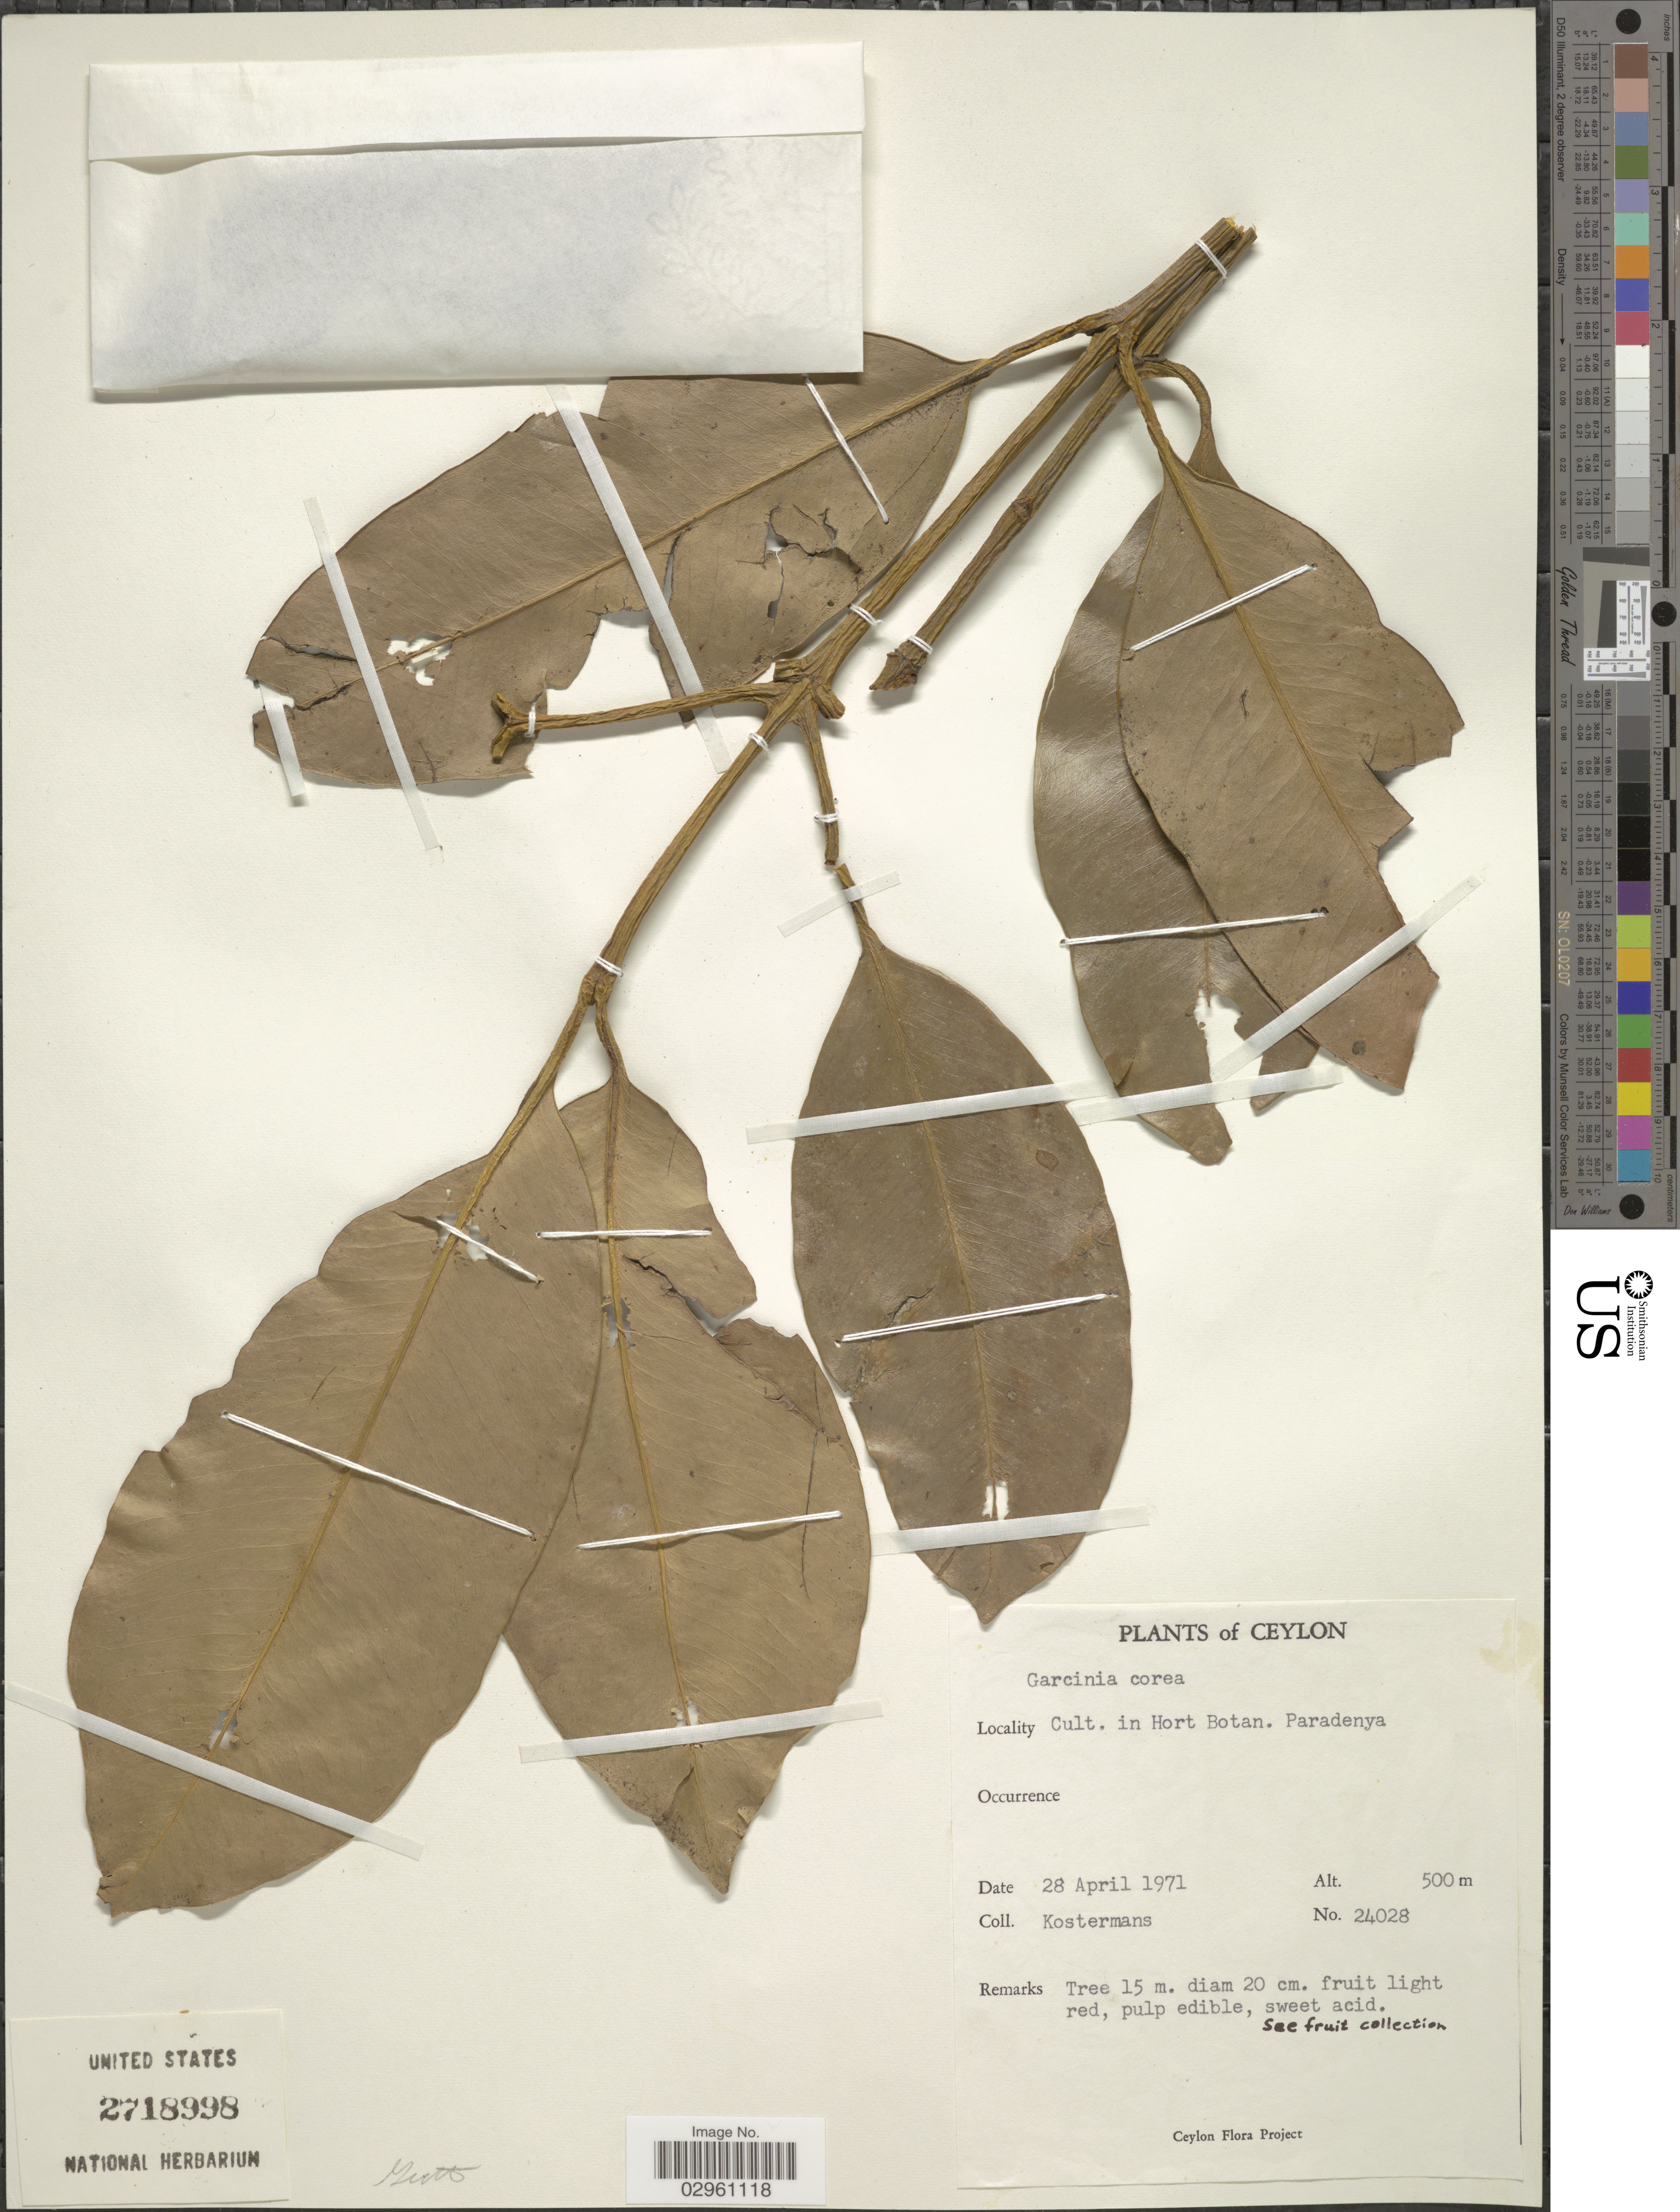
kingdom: Plantae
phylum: Tracheophyta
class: Magnoliopsida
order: Malpighiales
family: Clusiaceae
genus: Garcinia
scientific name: Garcinia cowa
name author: Roxb. ex Choisy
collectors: Kostermans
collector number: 24028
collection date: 1971-04-28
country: Sri Lanka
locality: Ceylon. In Hort Botan. Paradenya.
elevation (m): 500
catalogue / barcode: US 2718998